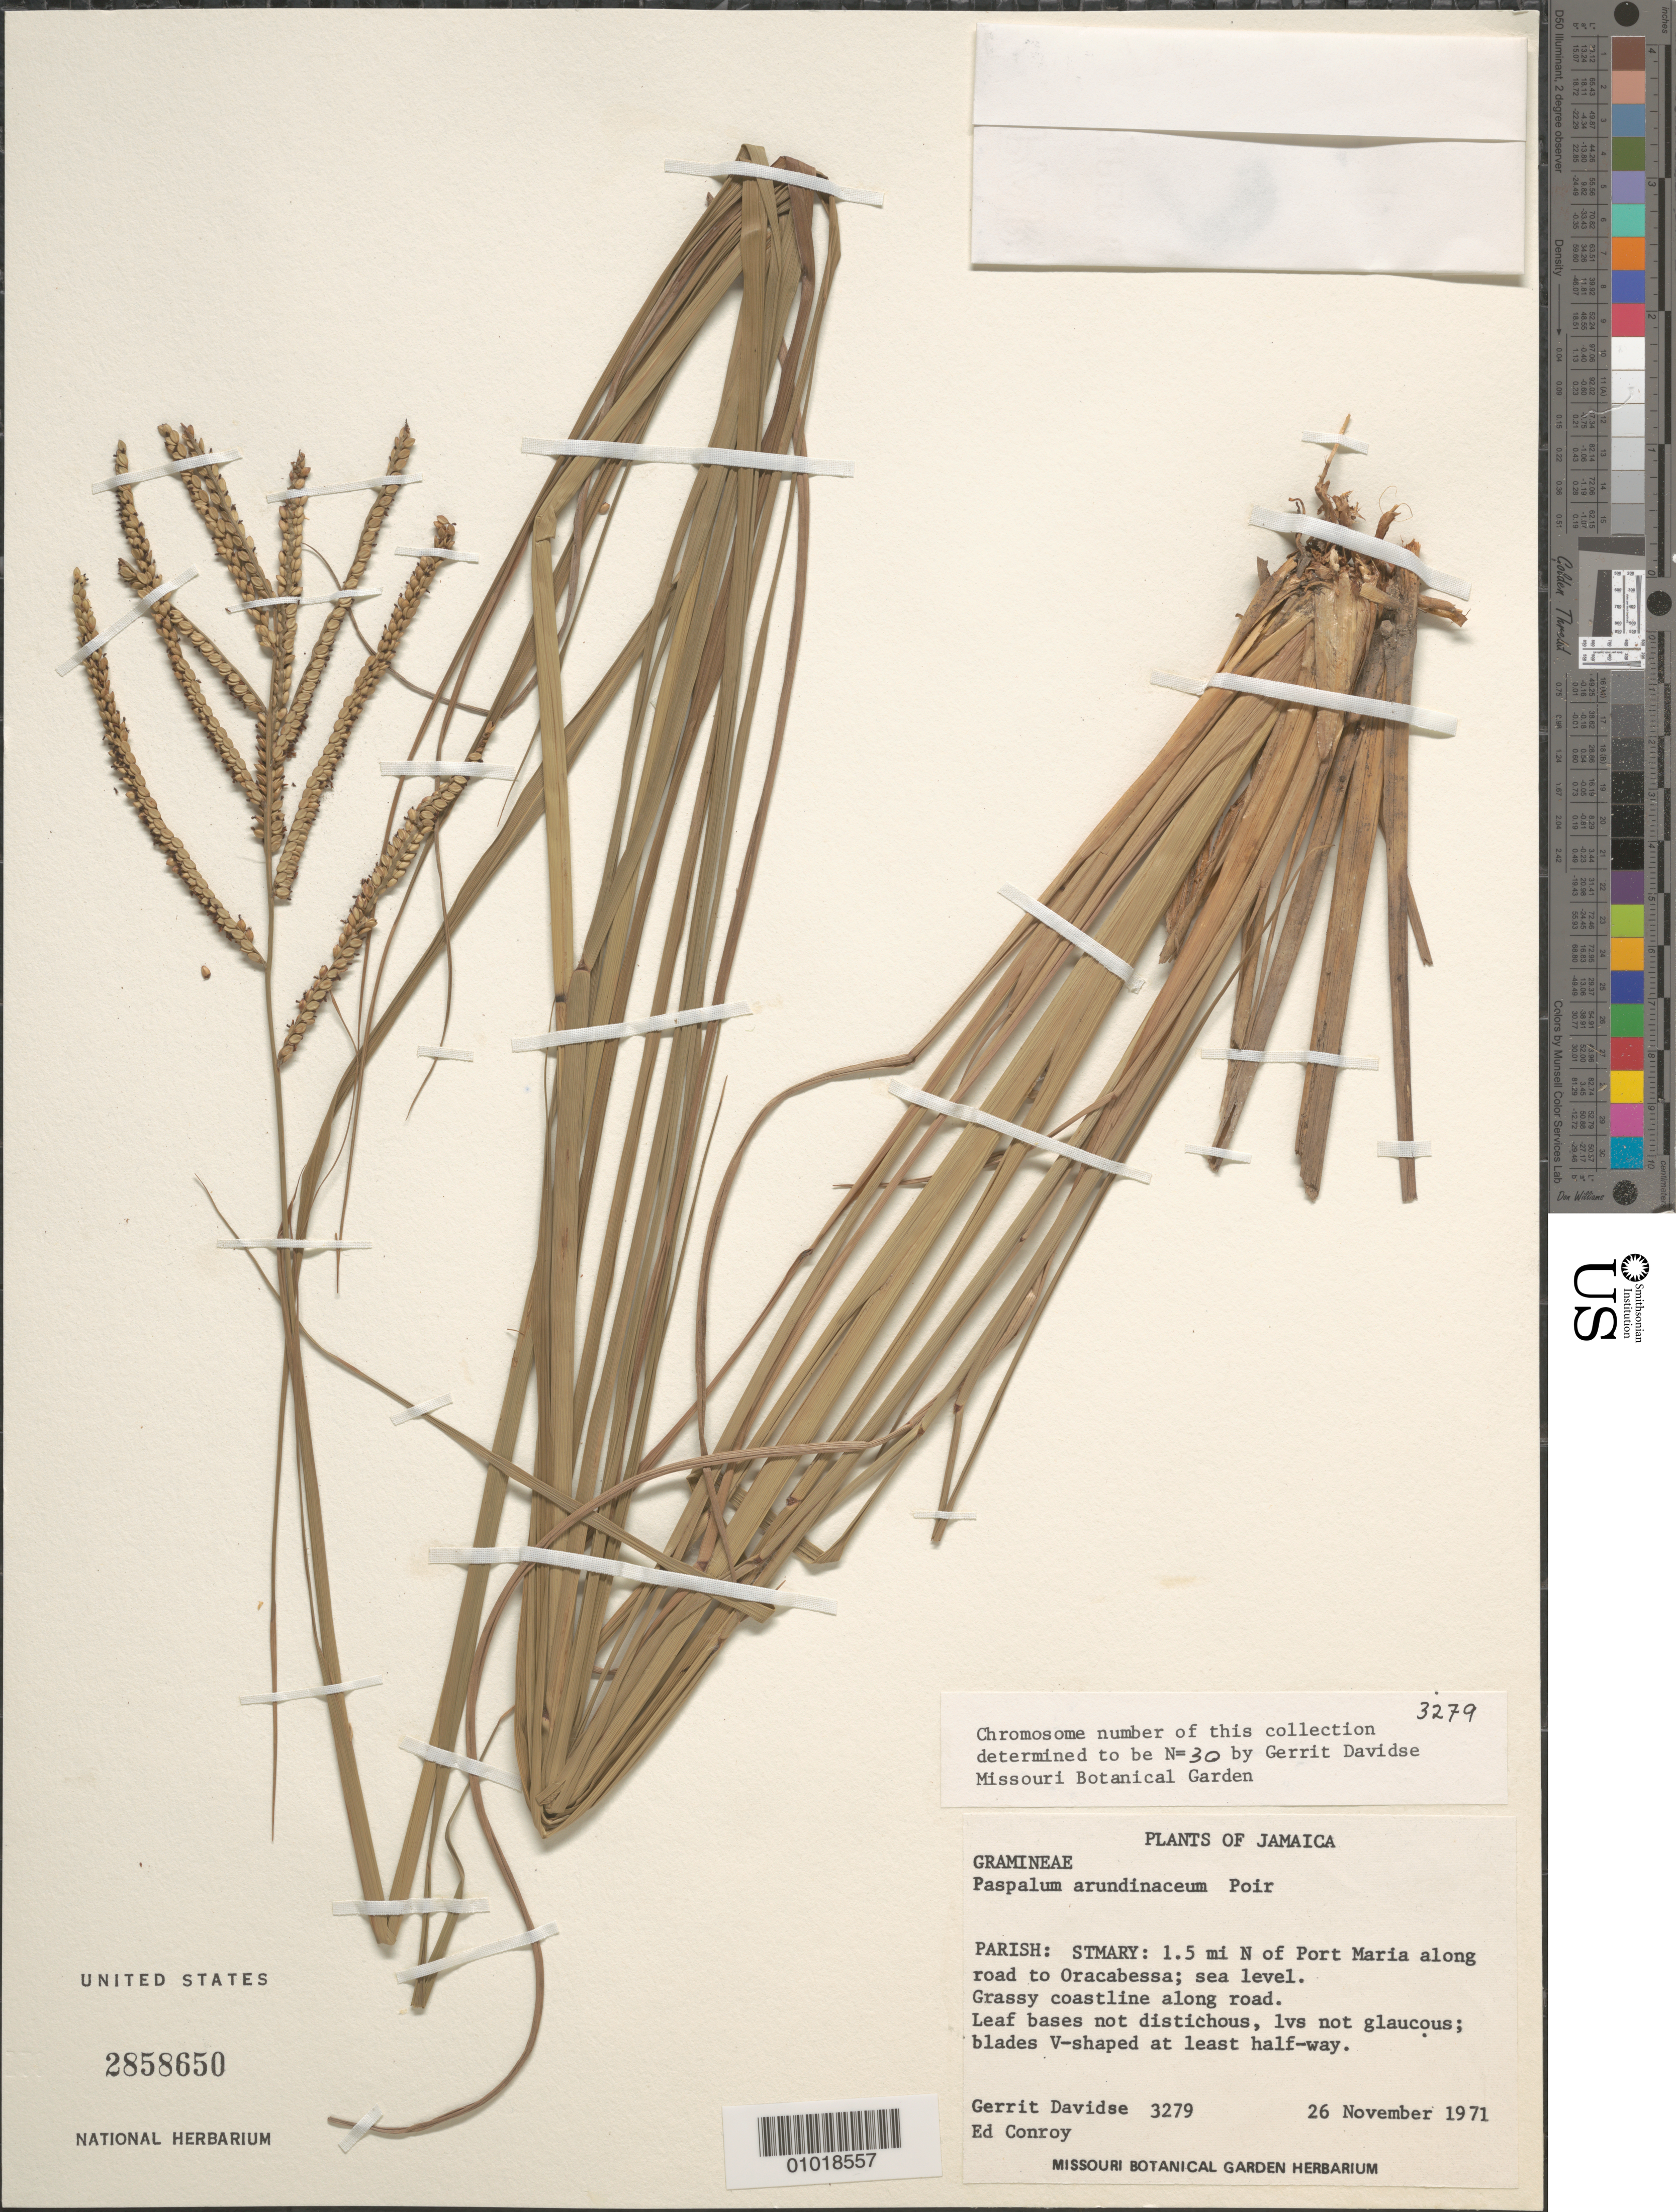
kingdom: Plantae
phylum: Tracheophyta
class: Liliopsida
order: Poales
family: Poaceae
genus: Paspalum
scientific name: Paspalum arundinaceum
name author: Poir.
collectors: G. Davidse & E. Conroy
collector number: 3279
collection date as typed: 26 Nov 1971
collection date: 1971-11-26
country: Jamaica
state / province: Saint Mary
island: Jamaica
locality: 1.5 N of Port Maria along road to Oracabessa, grassy coastline along road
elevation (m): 0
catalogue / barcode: US 2858650